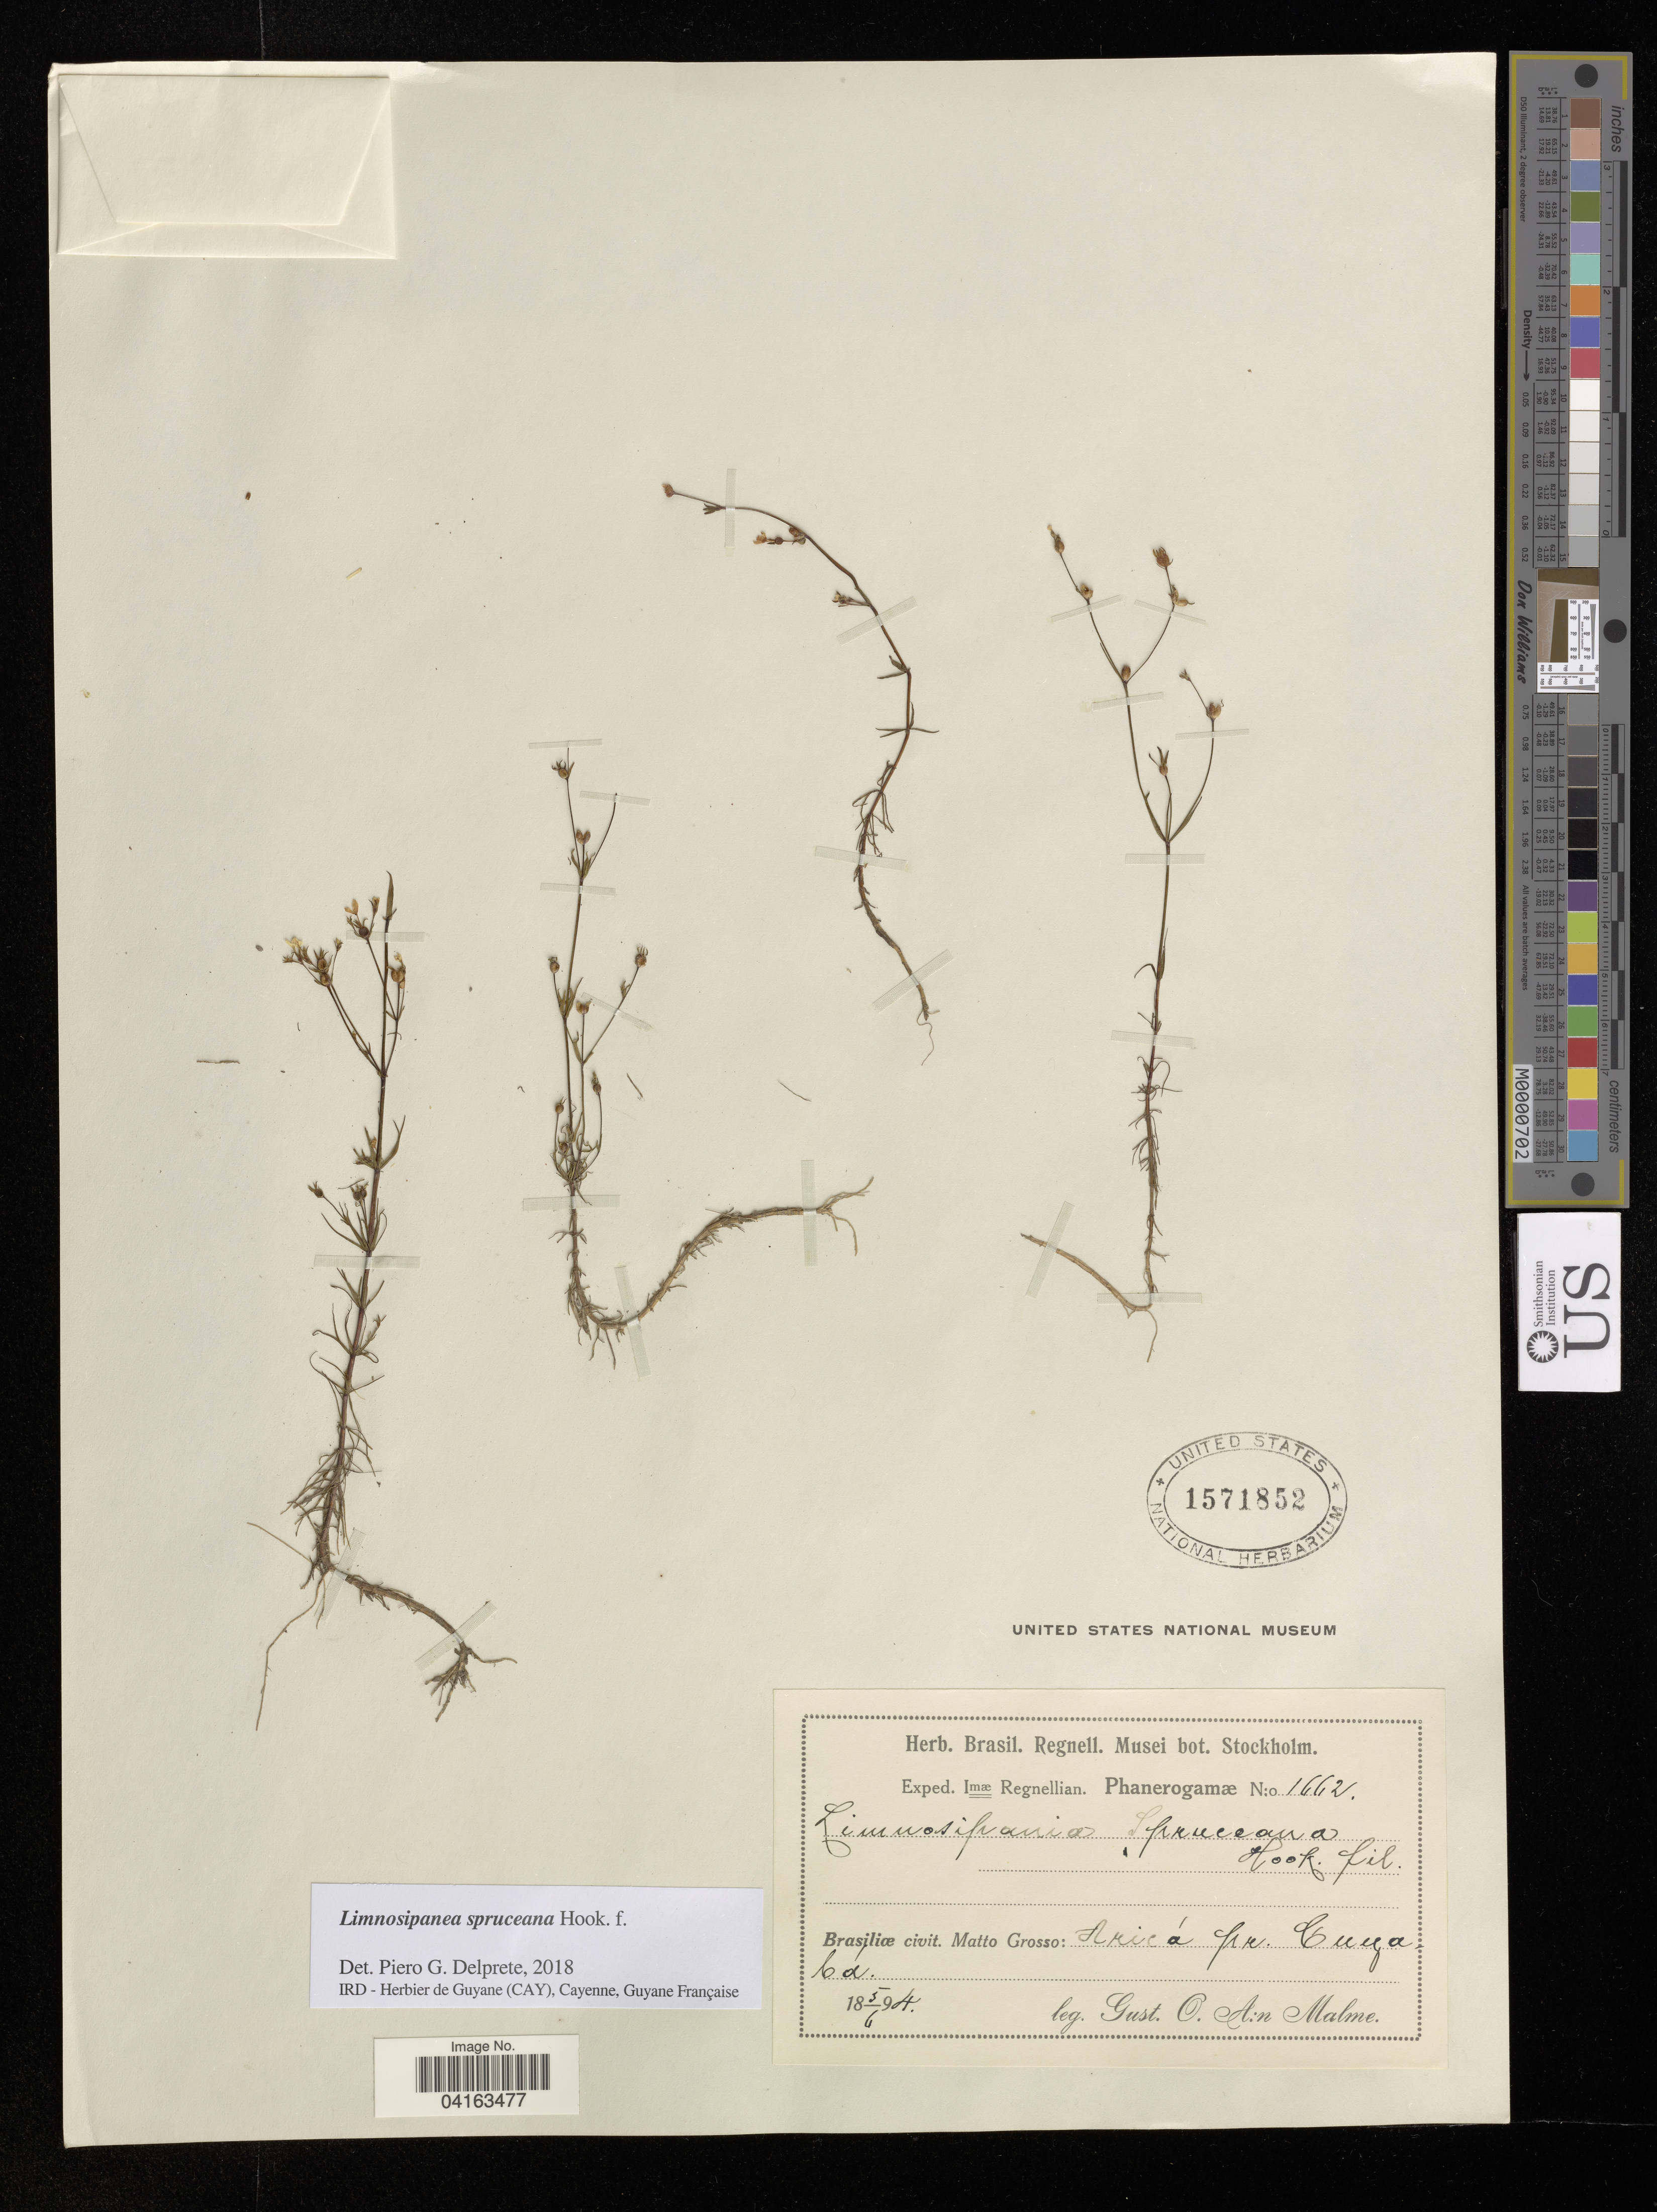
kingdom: Plantae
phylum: Tracheophyta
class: Magnoliopsida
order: Gentianales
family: Rubiaceae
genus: Limnosipanea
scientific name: Limnosipanea spruceana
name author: Hook. f.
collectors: G. O. A. Malme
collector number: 1662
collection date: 1994-05-18/1994-06-18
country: Brazil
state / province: Mato Grosso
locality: Imæ Regnellian. Aricá Pr. Cuyaba.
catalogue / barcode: US 1571852